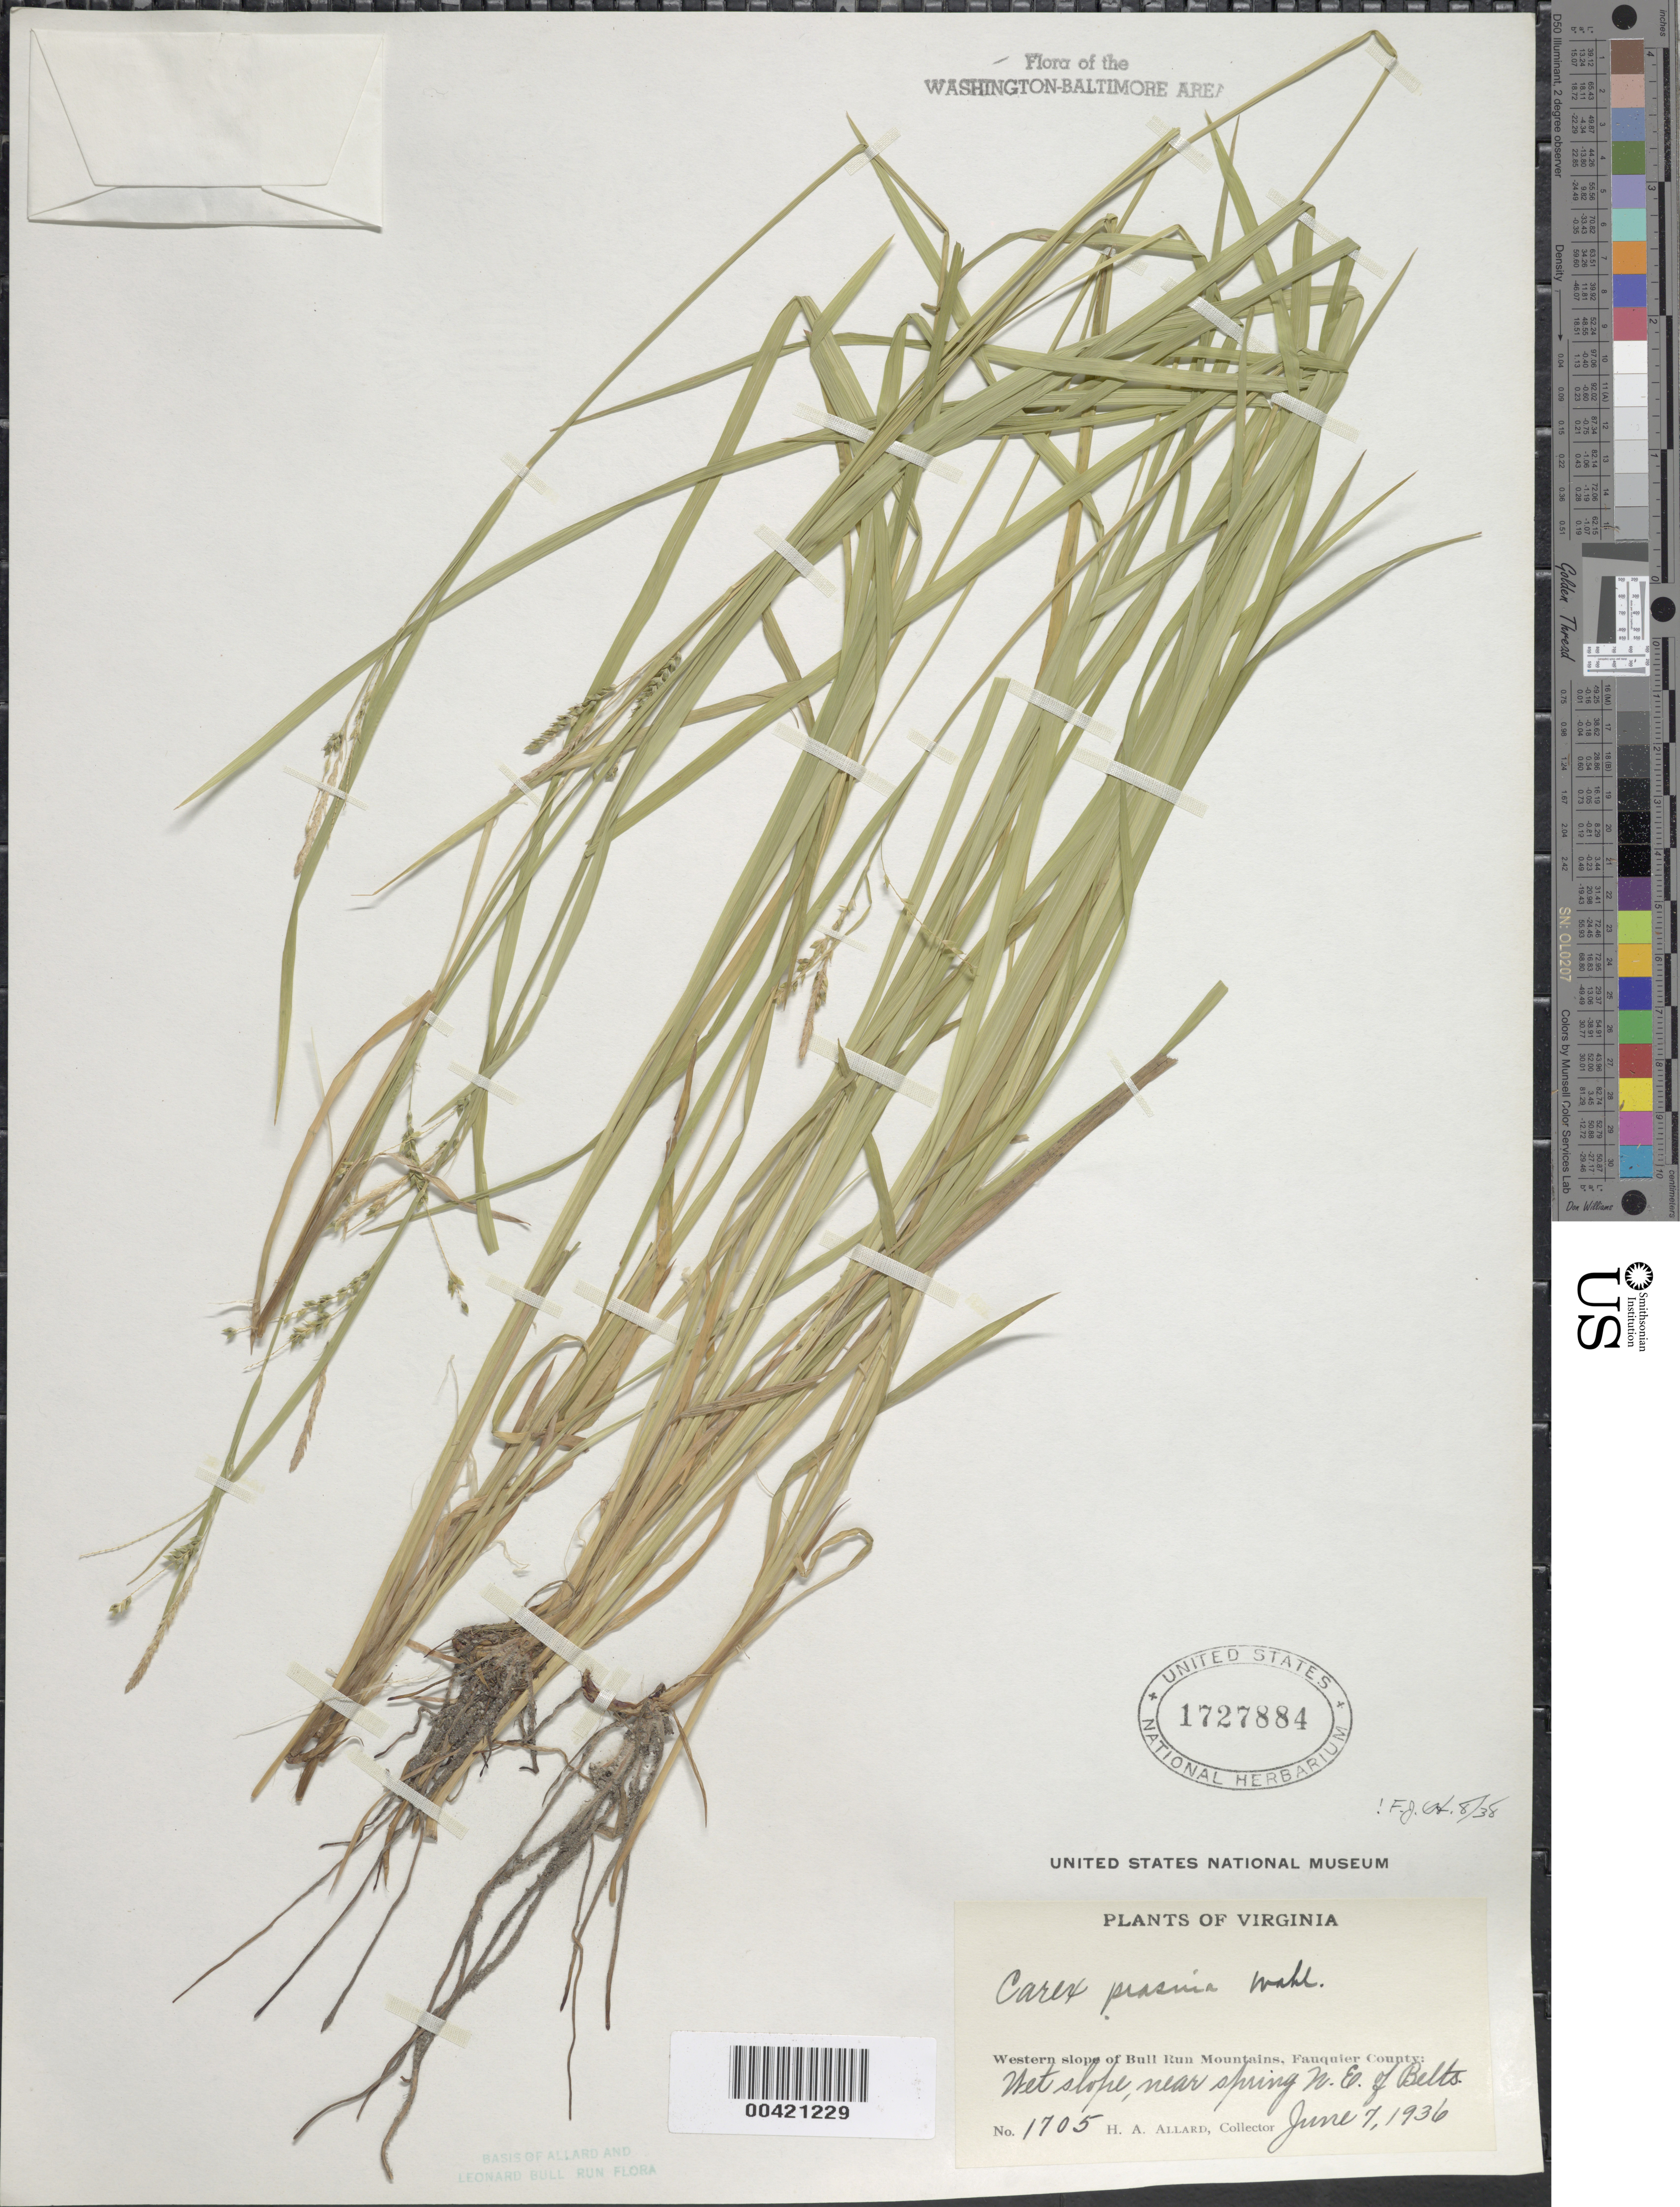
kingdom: Plantae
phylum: Tracheophyta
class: Liliopsida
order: Poales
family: Cyperaceae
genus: Carex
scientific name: Carex prasina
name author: Wahlenb.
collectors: H. A. Allard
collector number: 1705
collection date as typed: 07 Jun 1936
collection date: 1936-06-07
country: United States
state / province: Virginia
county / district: Fauquier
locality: northeast of Belts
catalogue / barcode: US 1727884